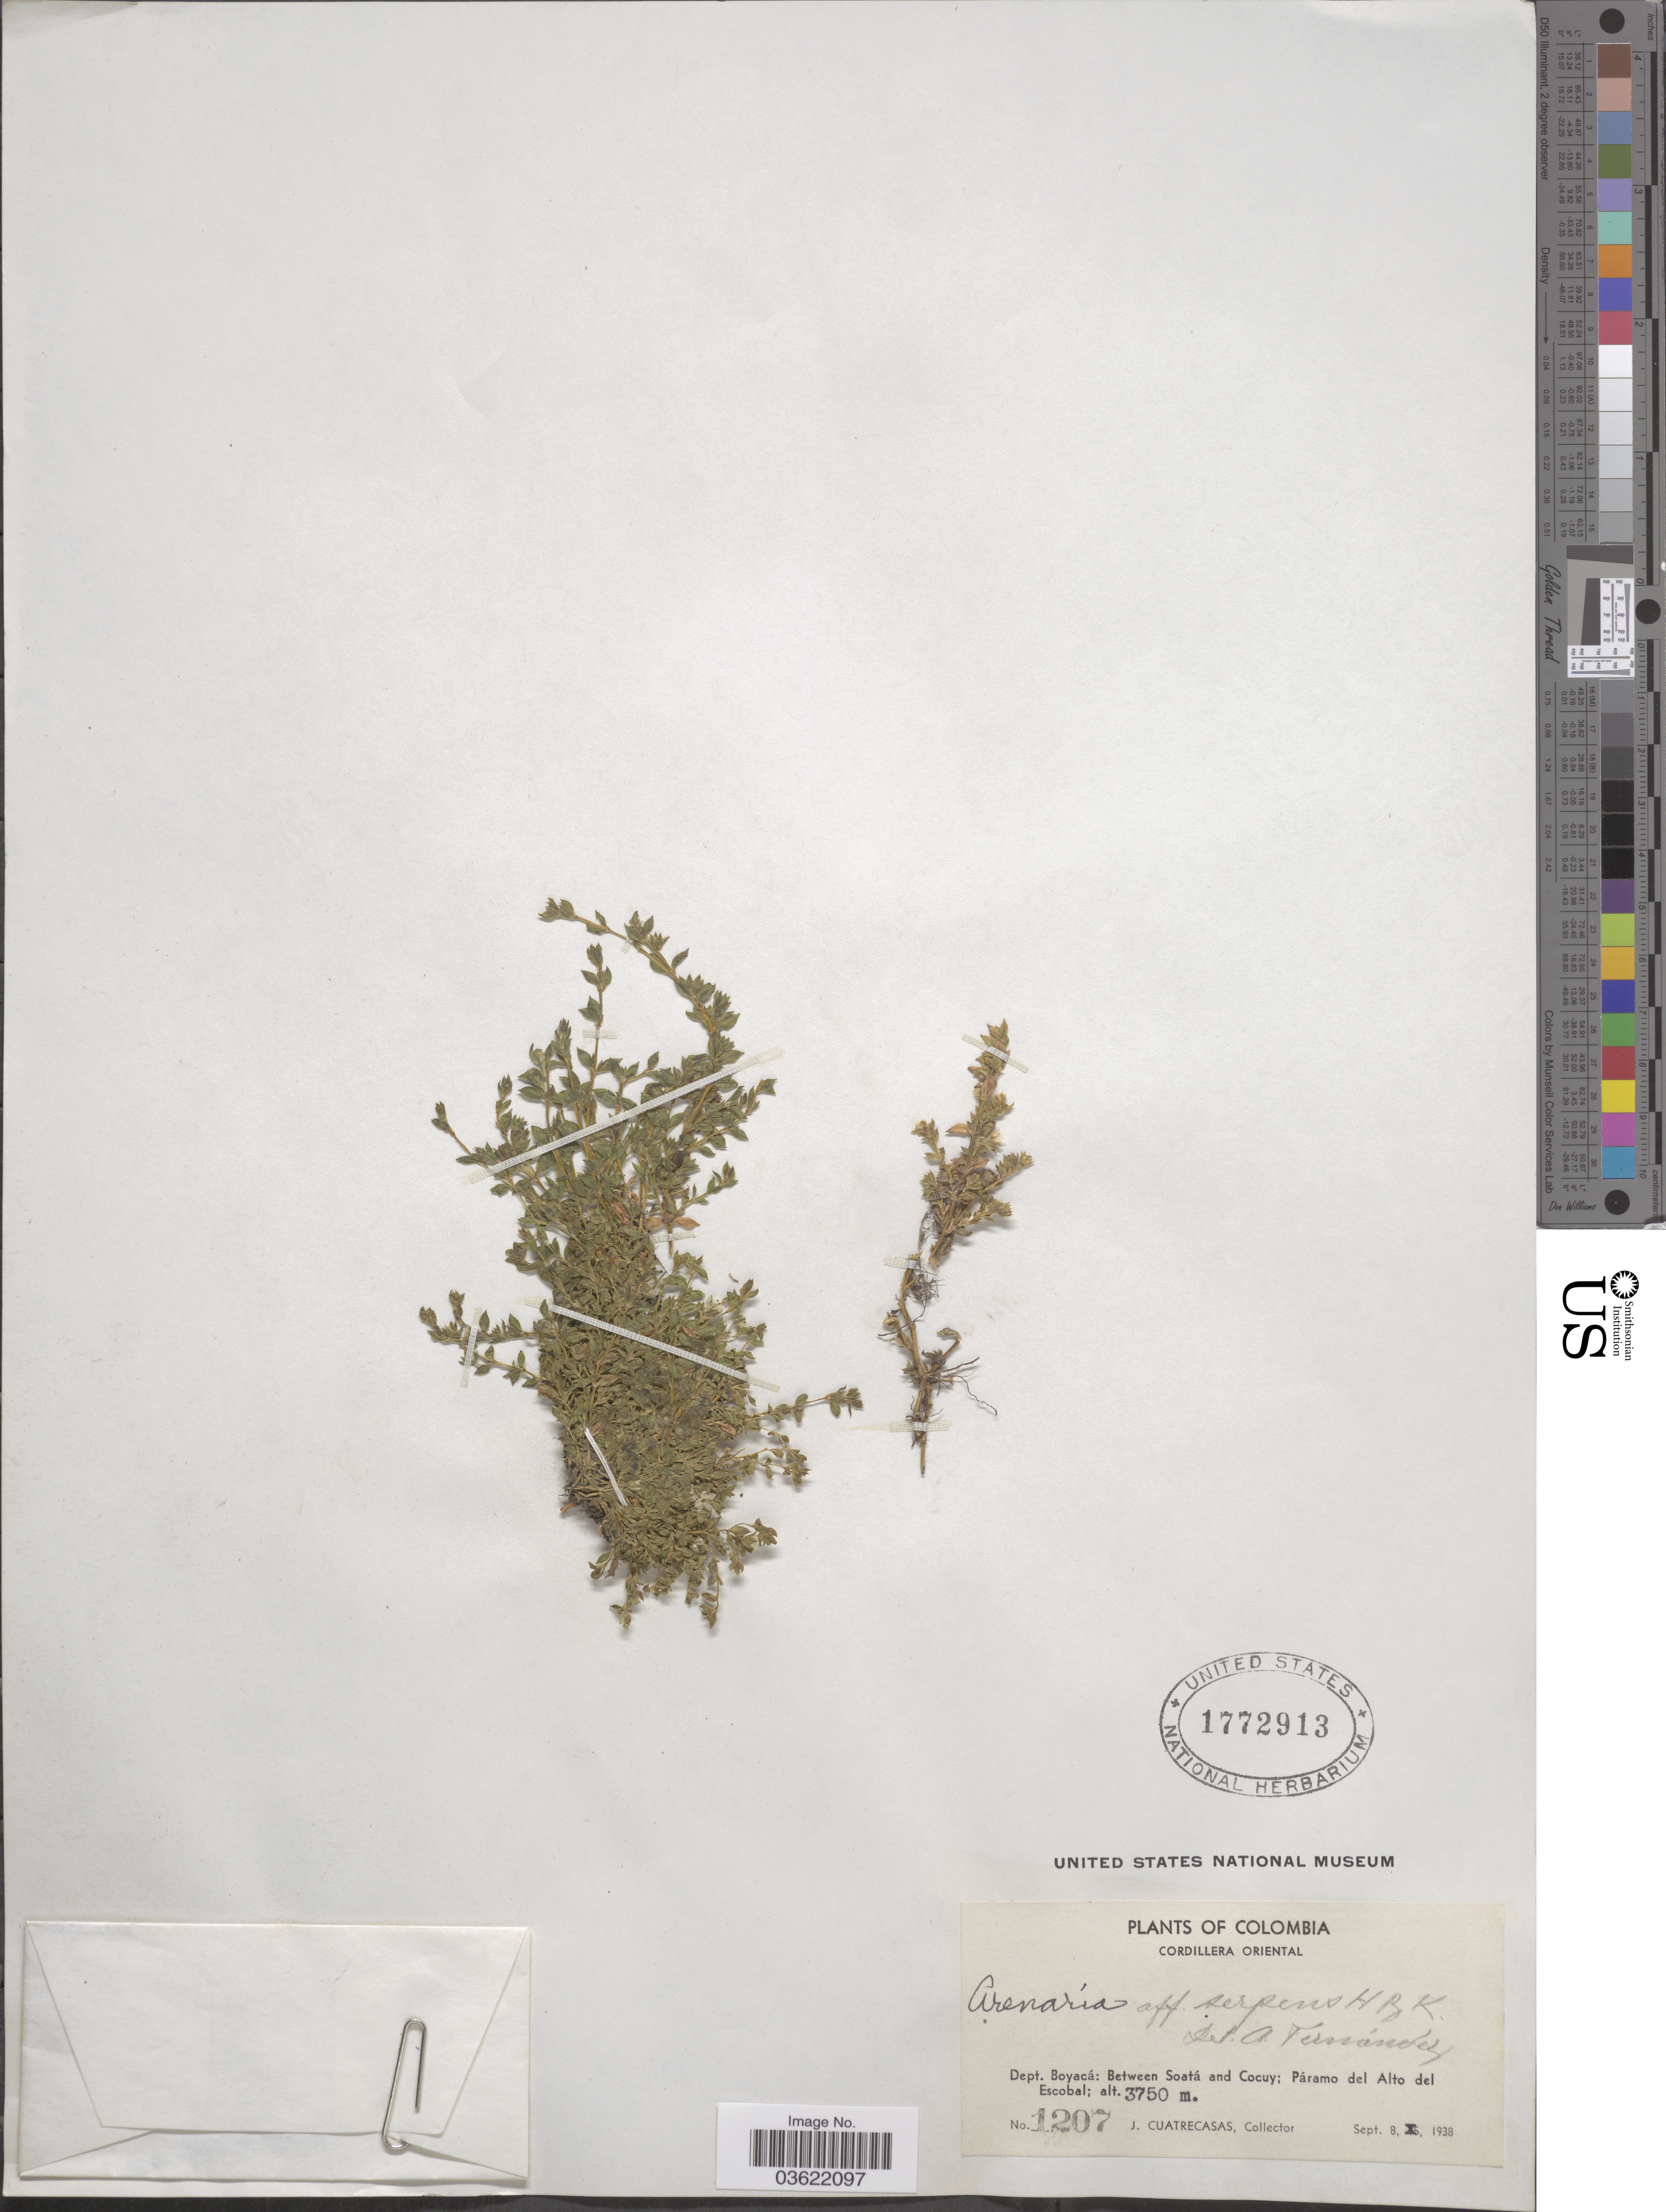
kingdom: Plantae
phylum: Tracheophyta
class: Magnoliopsida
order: Caryophyllales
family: Caryophyllaceae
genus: Arenaria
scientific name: Arenaria serpens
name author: Kunth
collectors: J. Cuatrecasas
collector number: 1207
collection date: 1938-09-08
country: Colombia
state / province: Boyacá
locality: Cordillera Oriental. Dept. Boyacá: Between Soatá and Cocuy; Páramo del Alto del Escobal.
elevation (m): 3750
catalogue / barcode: US 1772913